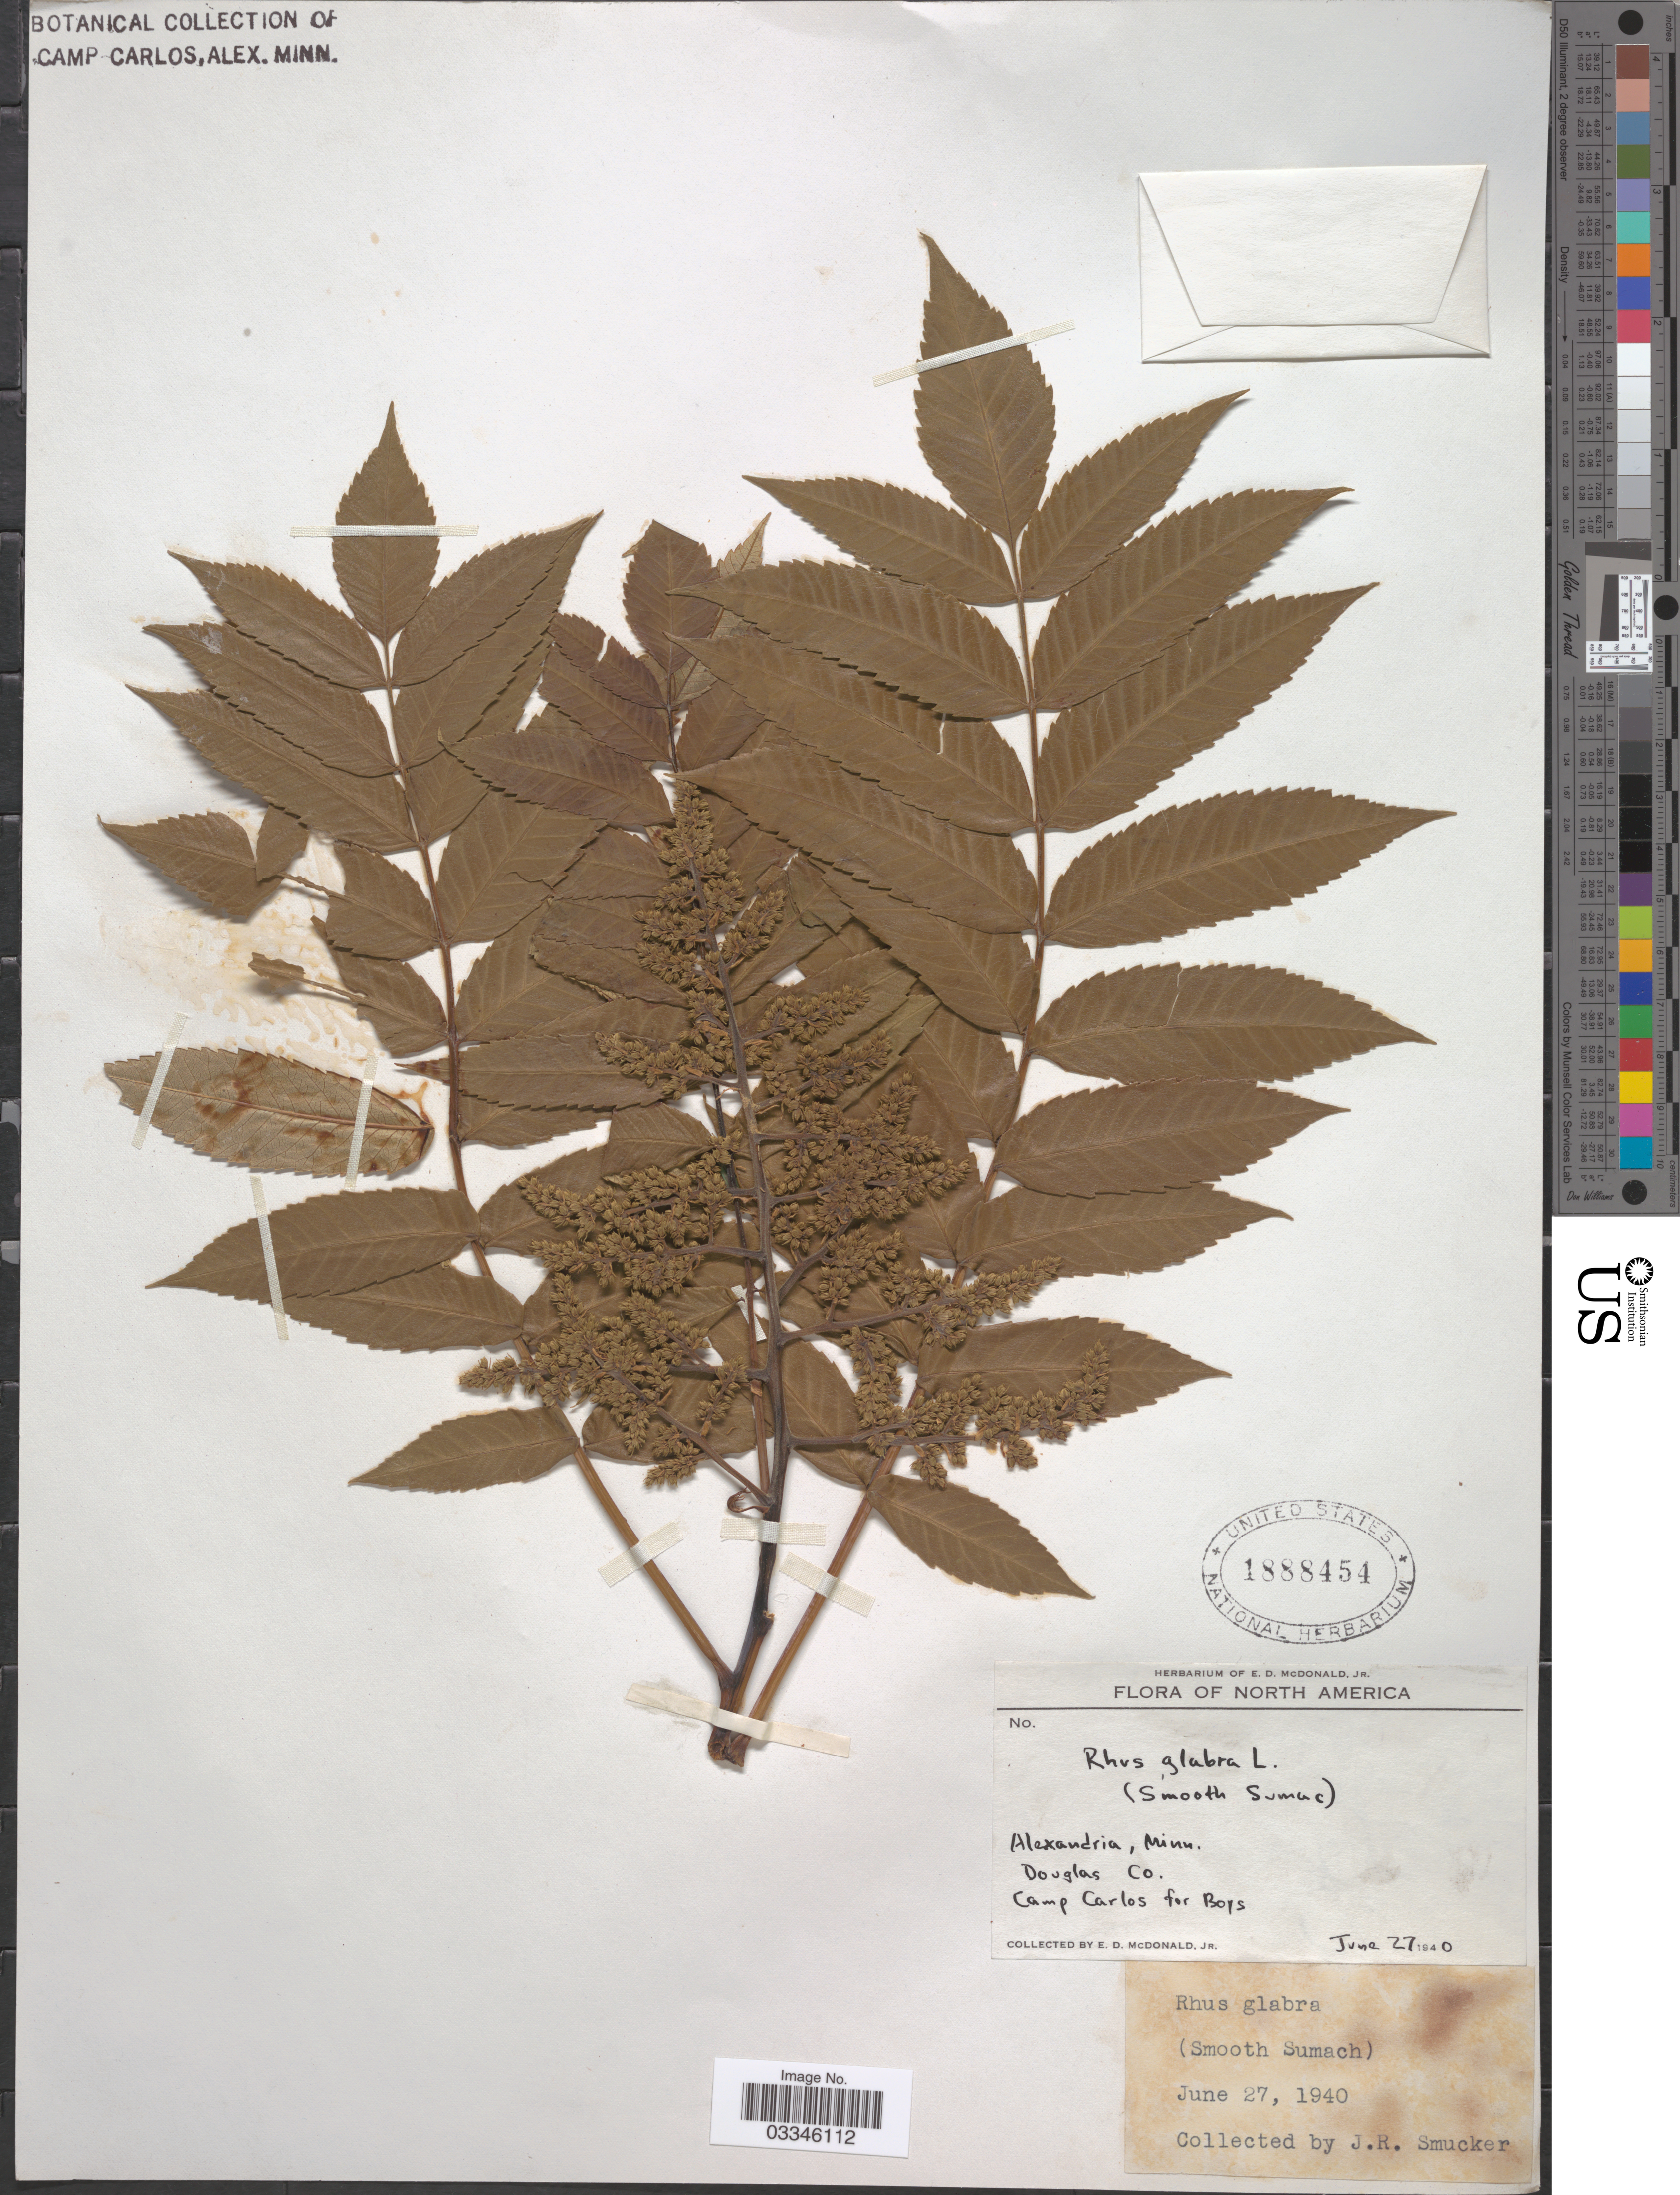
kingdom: Plantae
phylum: Tracheophyta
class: Magnoliopsida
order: Sapindales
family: Anacardiaceae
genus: Rhus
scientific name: Rhus glabra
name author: L.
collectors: E. D. McDonald Jr. & J. Smucker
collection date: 1940-06-27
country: United States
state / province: Minnesota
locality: Alexandria. Douglas Co. Camp Carlos for Boys.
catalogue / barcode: US 1888454